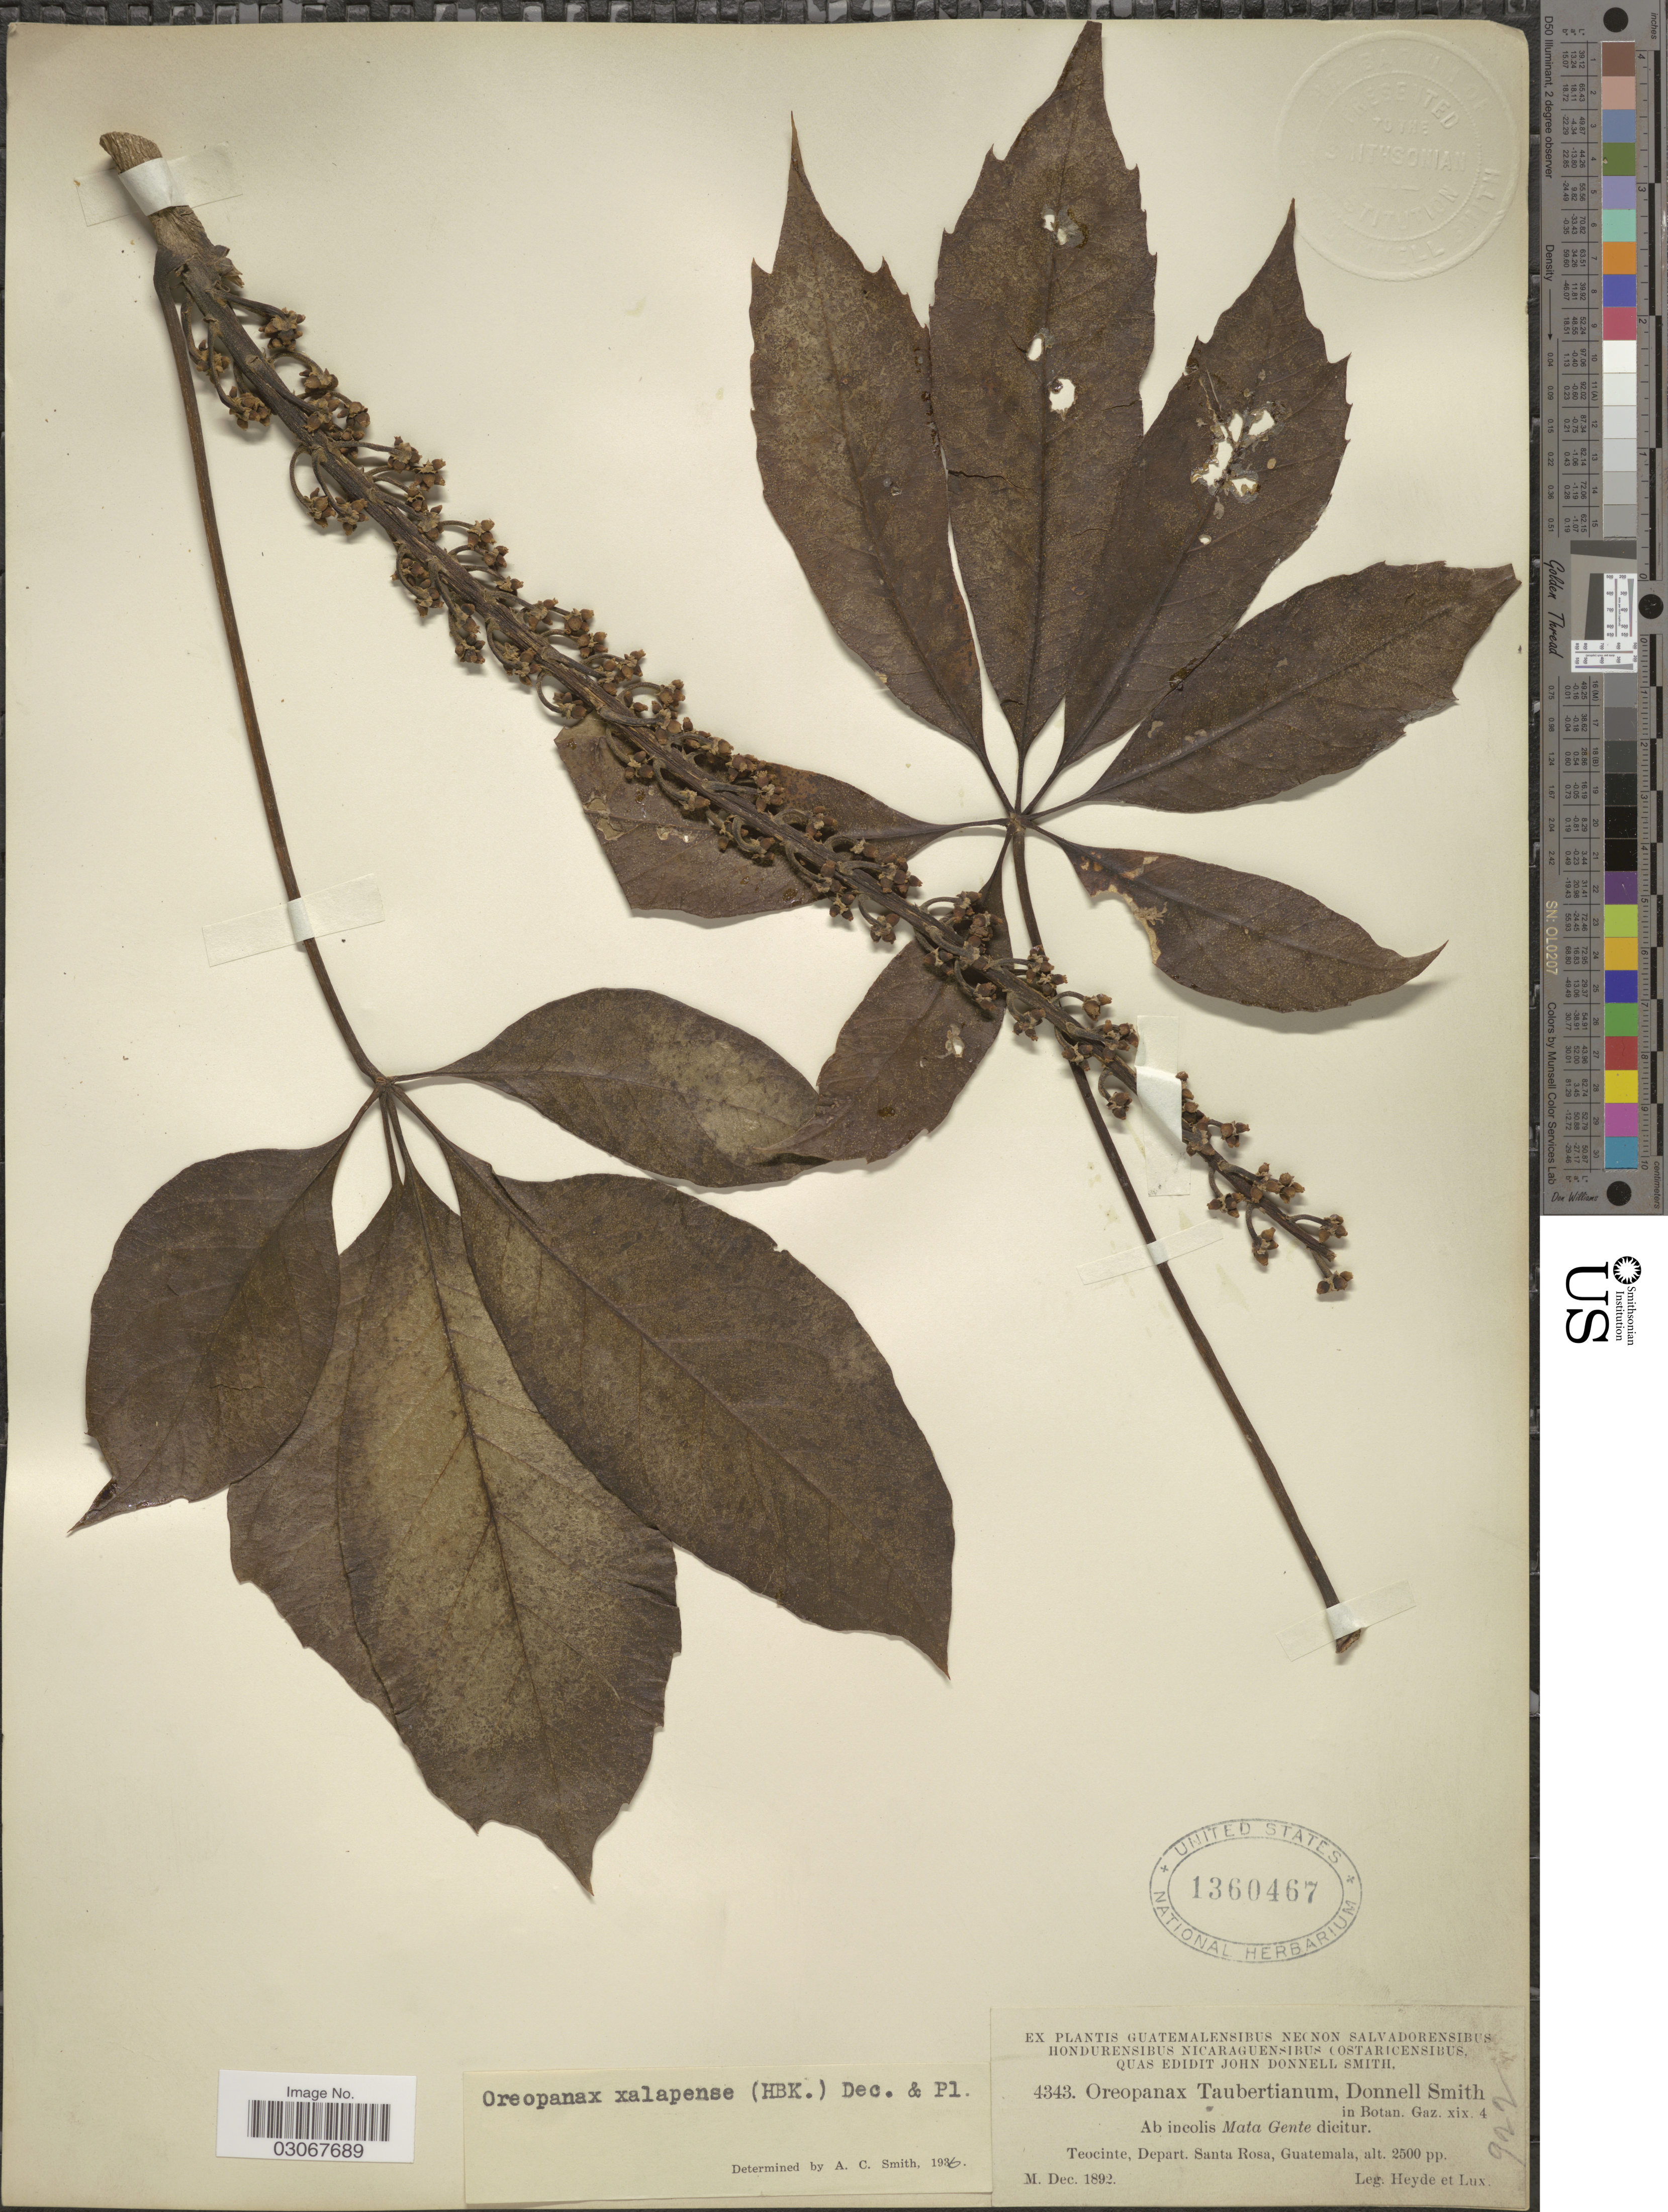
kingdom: Plantae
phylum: Tracheophyta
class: Magnoliopsida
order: Apiales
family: Araliaceae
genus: Oreopanax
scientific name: Oreopanax xalapensis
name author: (Kunth) Decne. & Planch.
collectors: Heyde & Lux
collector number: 4343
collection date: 1892-12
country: Guatemala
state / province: Santa Rosa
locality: Teocinte, Depart. Santa Rosa.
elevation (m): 762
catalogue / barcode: US 1360467